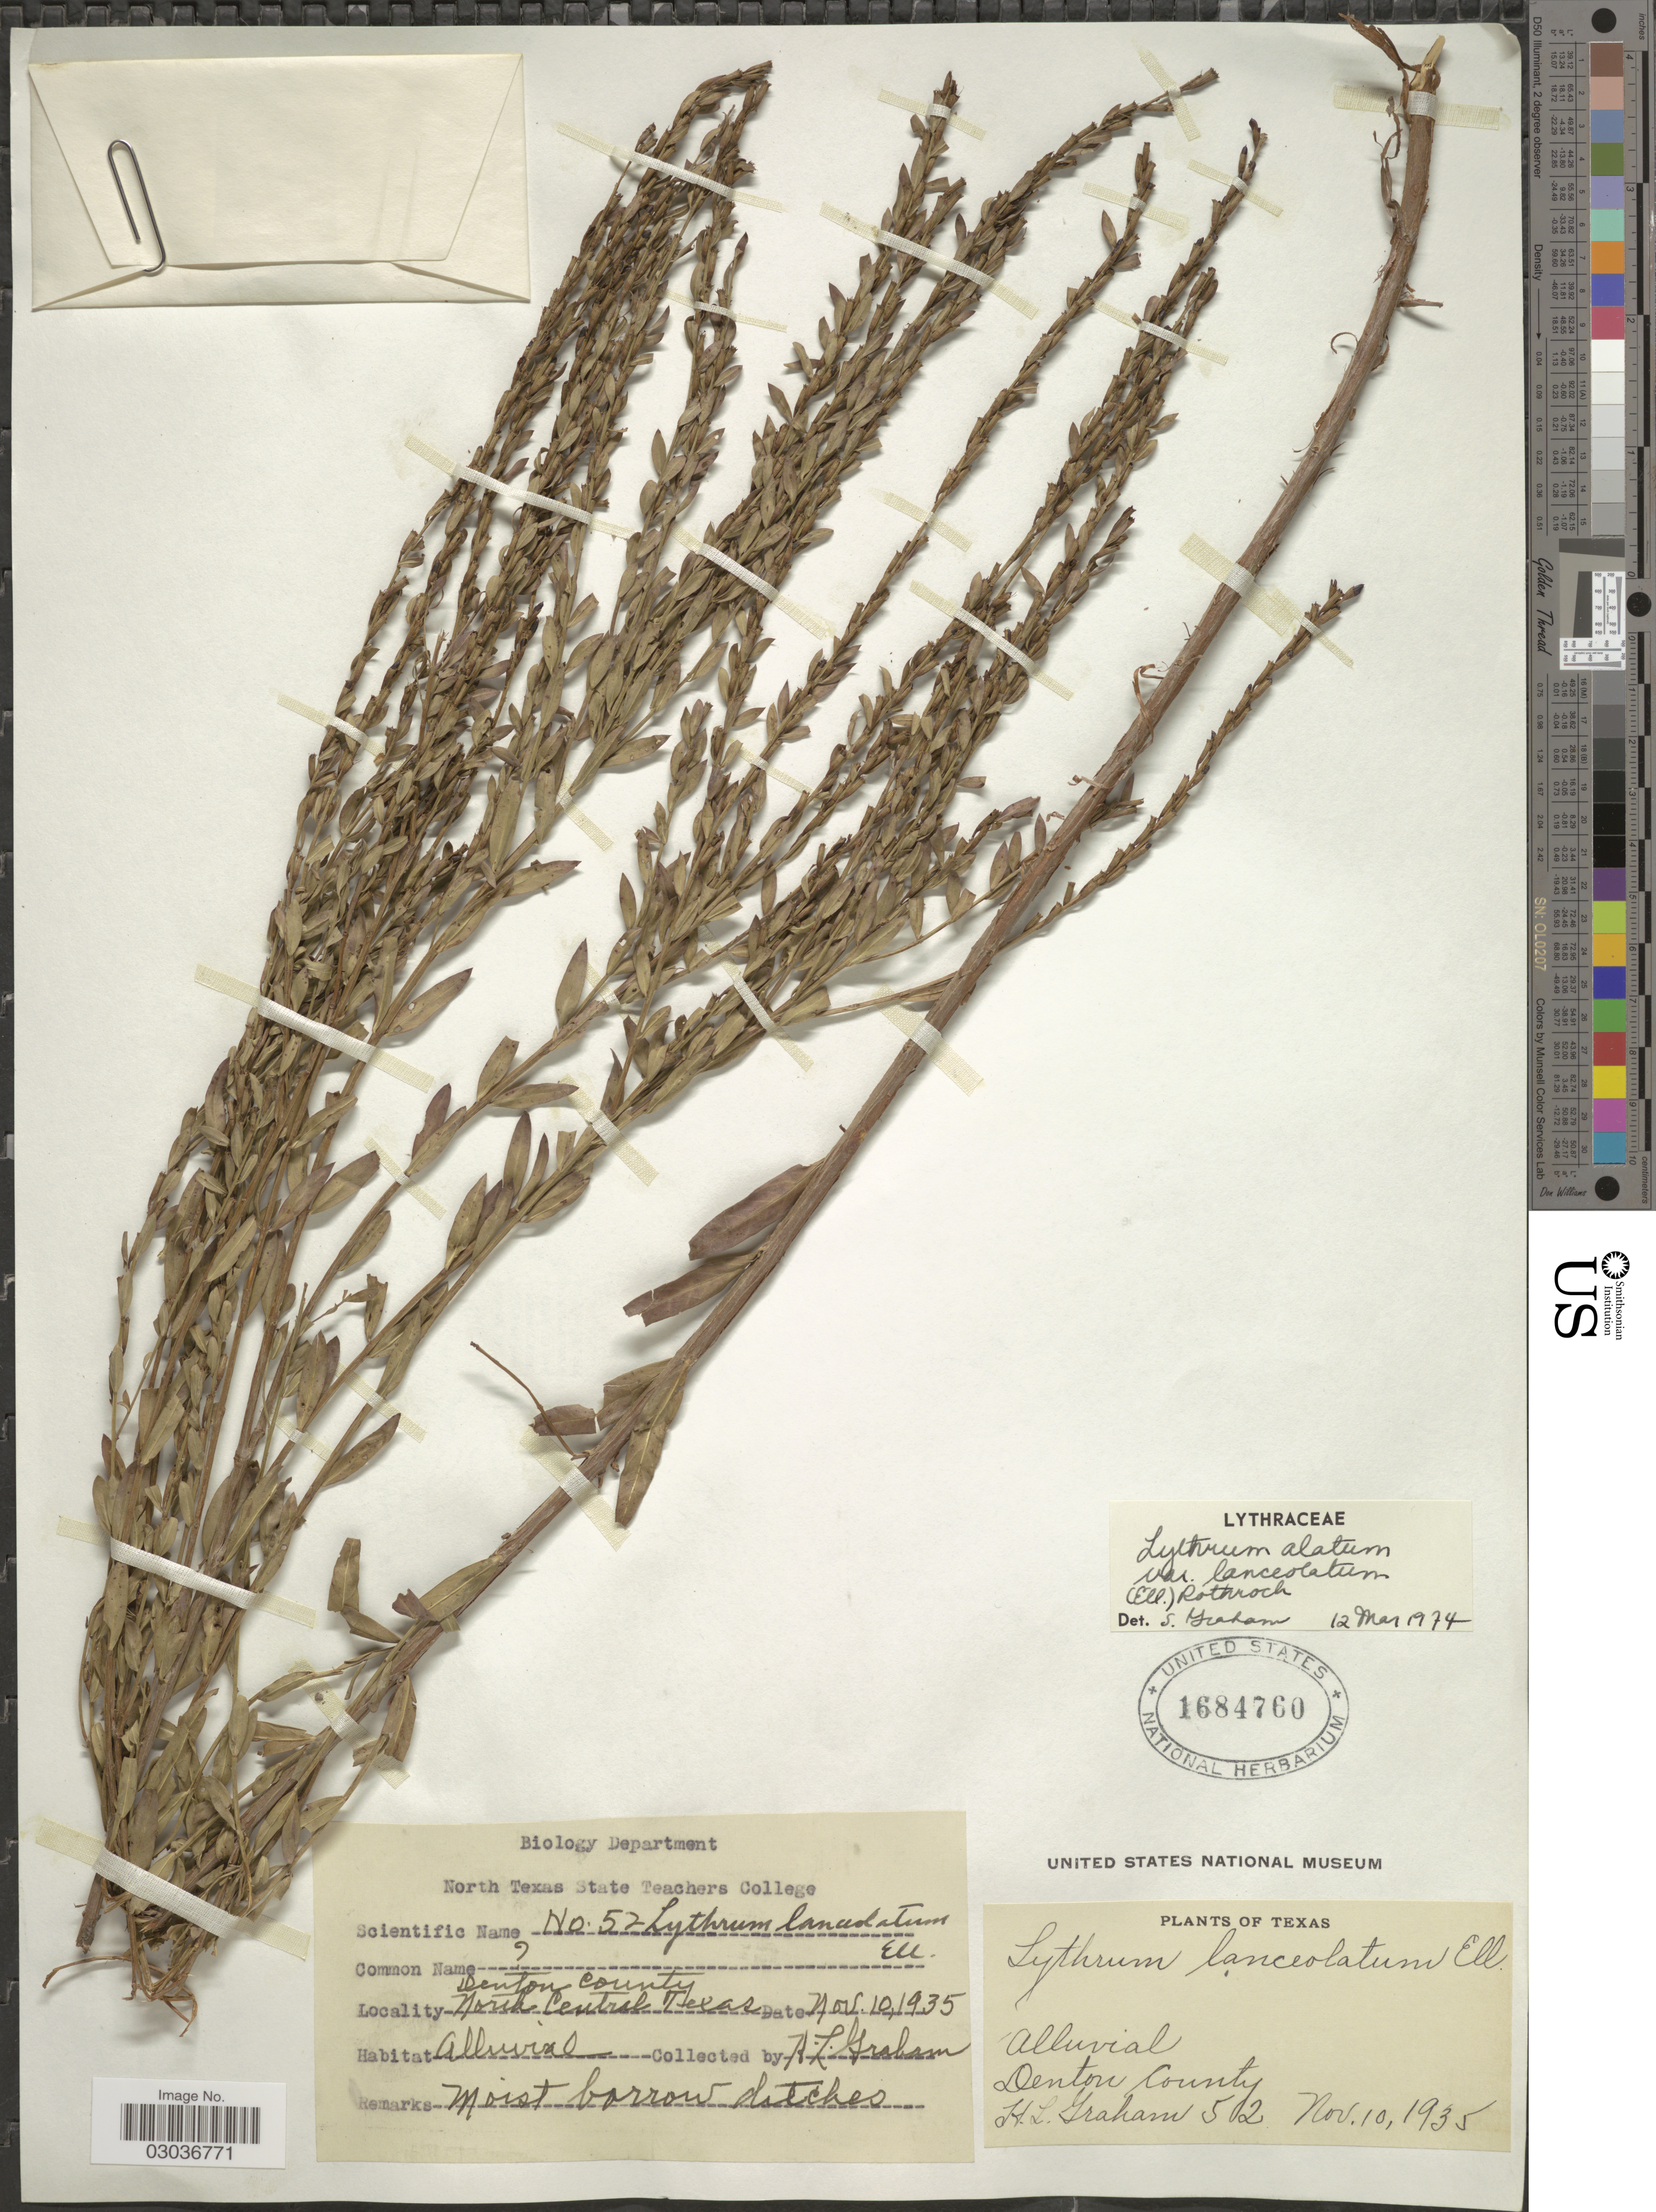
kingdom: Plantae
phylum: Tracheophyta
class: Magnoliopsida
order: Myrtales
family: Lythraceae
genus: Lythrum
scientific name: Lythrum alatum var. lanceolatum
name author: (Elliott) A. Gray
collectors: H. L. Graham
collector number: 52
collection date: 1935-11-10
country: United States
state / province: Texas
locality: Denton county, North Central Texas.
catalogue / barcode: US 1684760